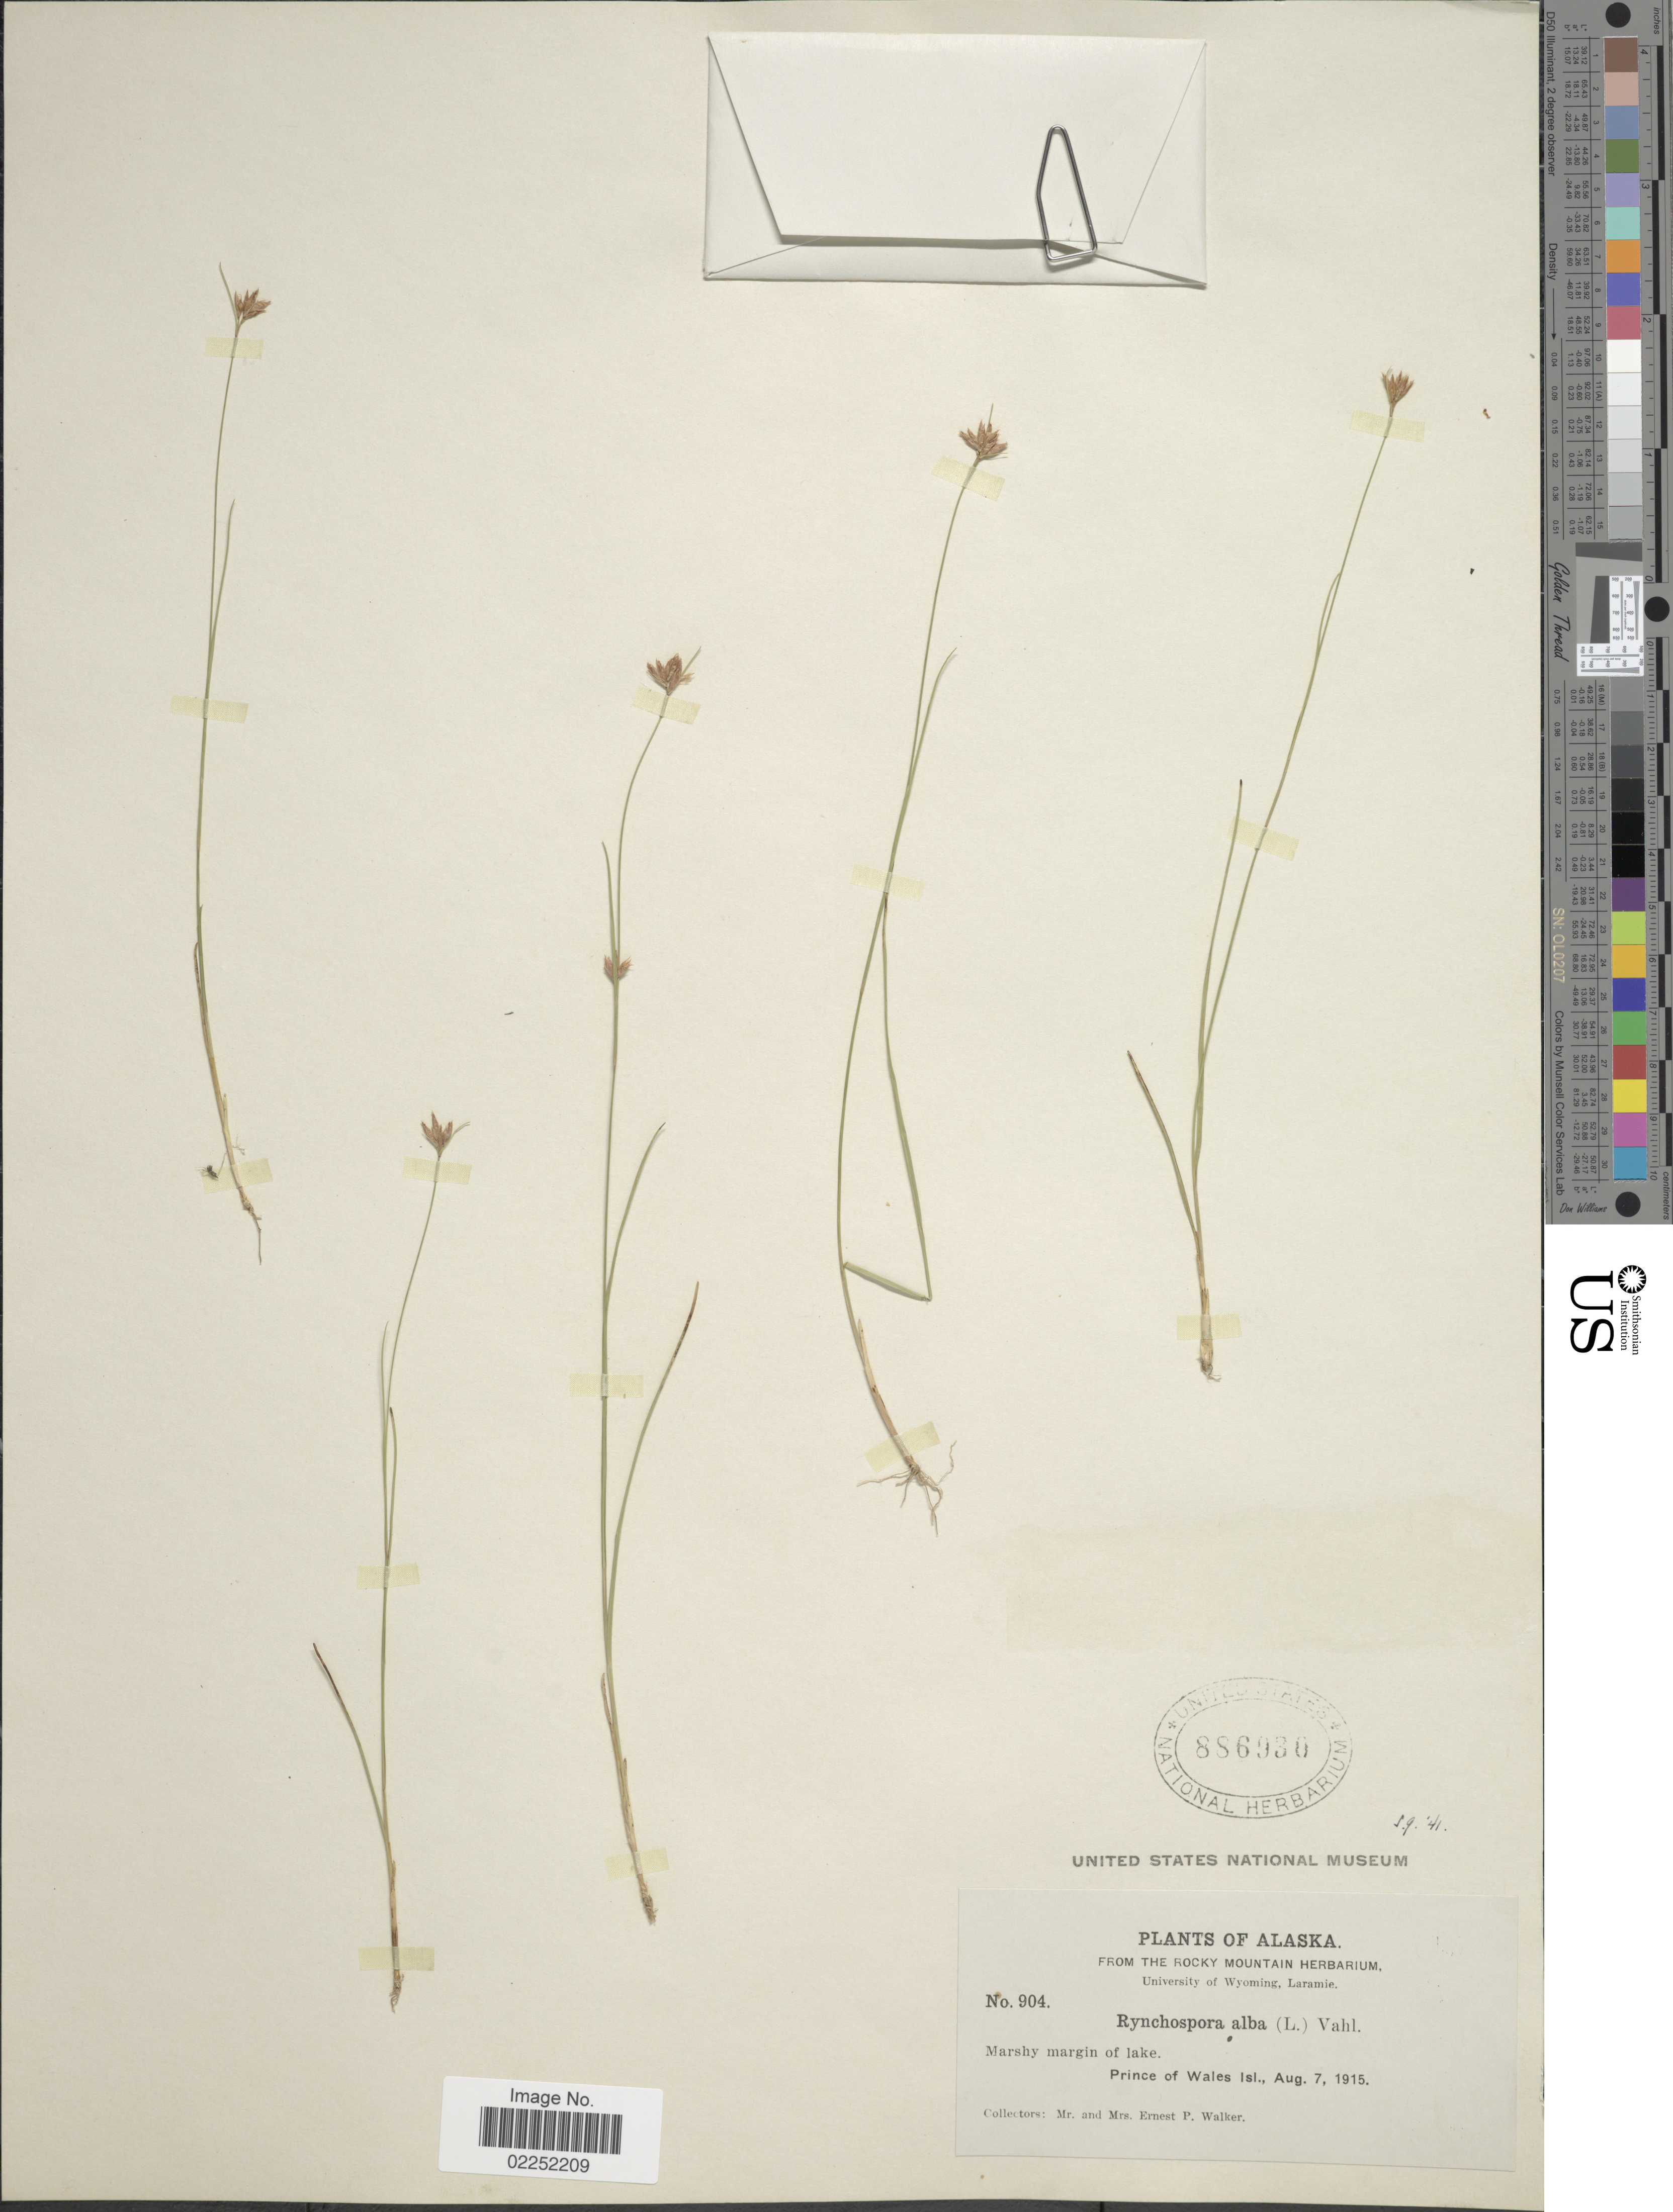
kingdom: Plantae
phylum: Tracheophyta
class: Liliopsida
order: Poales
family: Cyperaceae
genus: Rhynchospora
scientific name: Rhynchospora alba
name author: (L.) Vahl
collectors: E. P. Walker & E. Walker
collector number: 904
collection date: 1915-08-07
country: United States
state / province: Alaska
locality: Marshy margin of lake, Prince of Wales Isl.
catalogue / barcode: US 886930